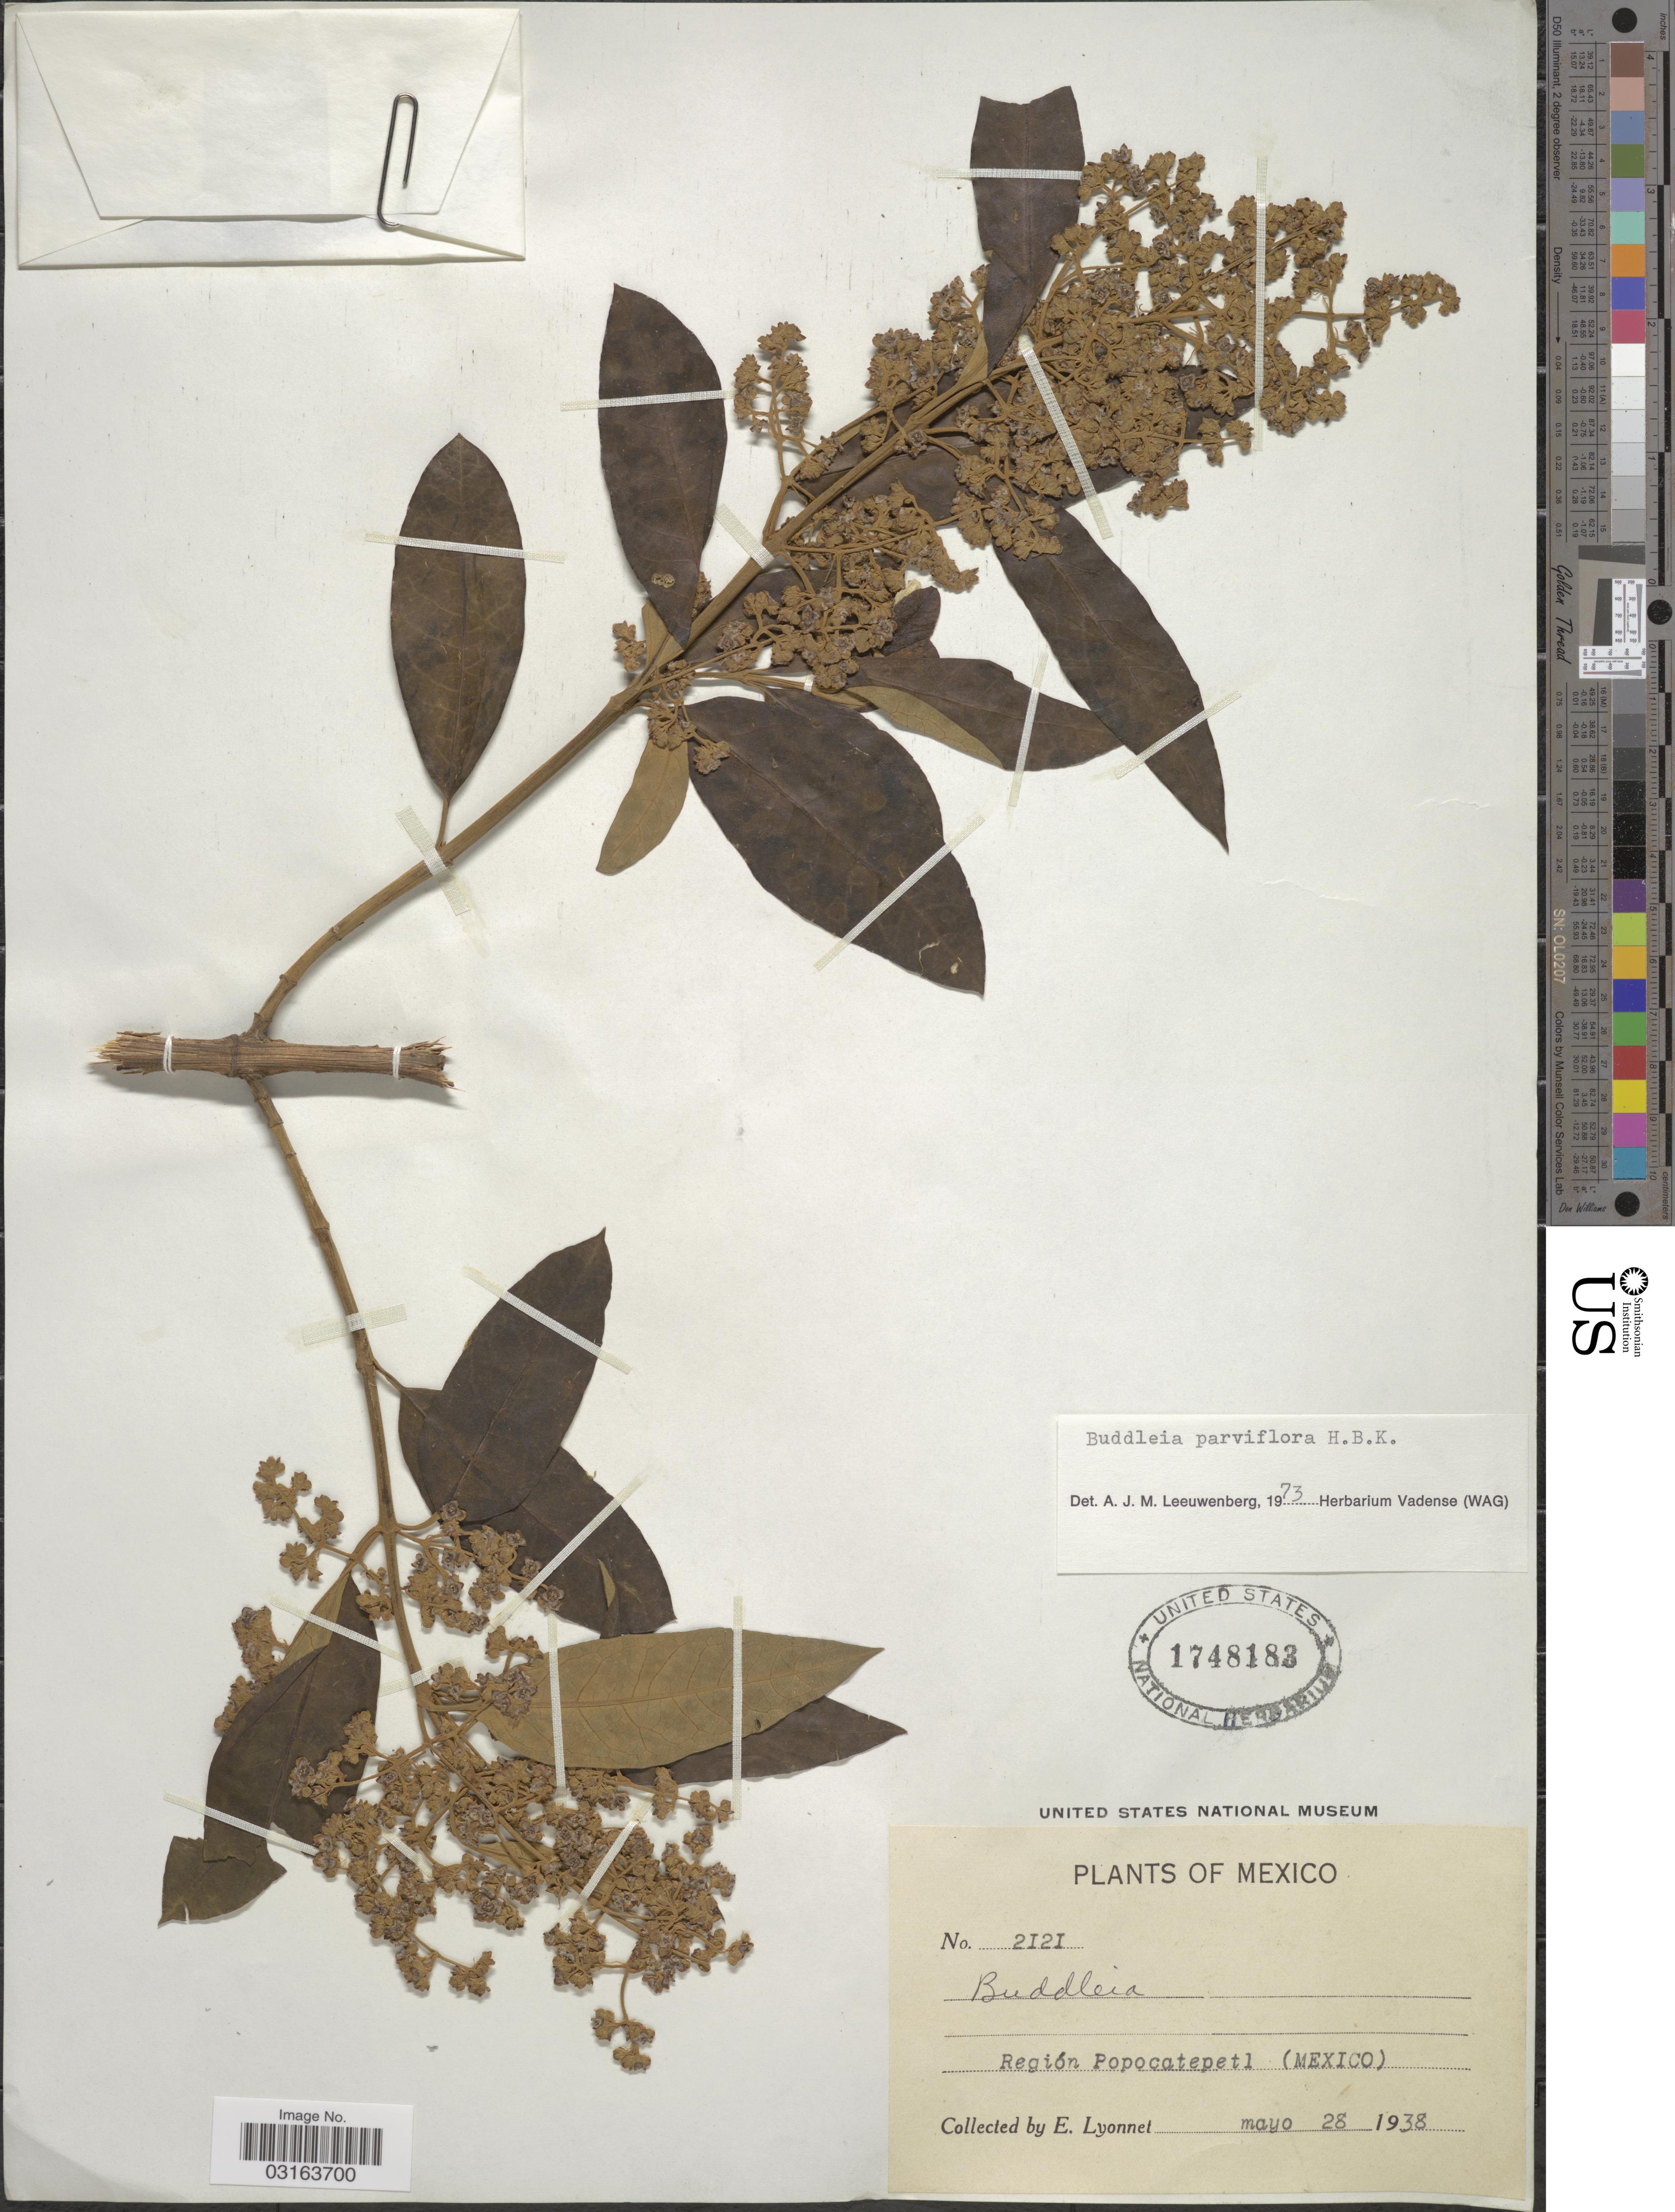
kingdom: Plantae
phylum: Tracheophyta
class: Magnoliopsida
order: Lamiales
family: Scrophulariaceae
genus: Buddleja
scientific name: Buddleja parviflora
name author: Kunth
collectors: E. Lyonnet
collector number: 2121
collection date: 1938-05-28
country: Mexico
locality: Región Popocatepetl.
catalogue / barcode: US 1748183